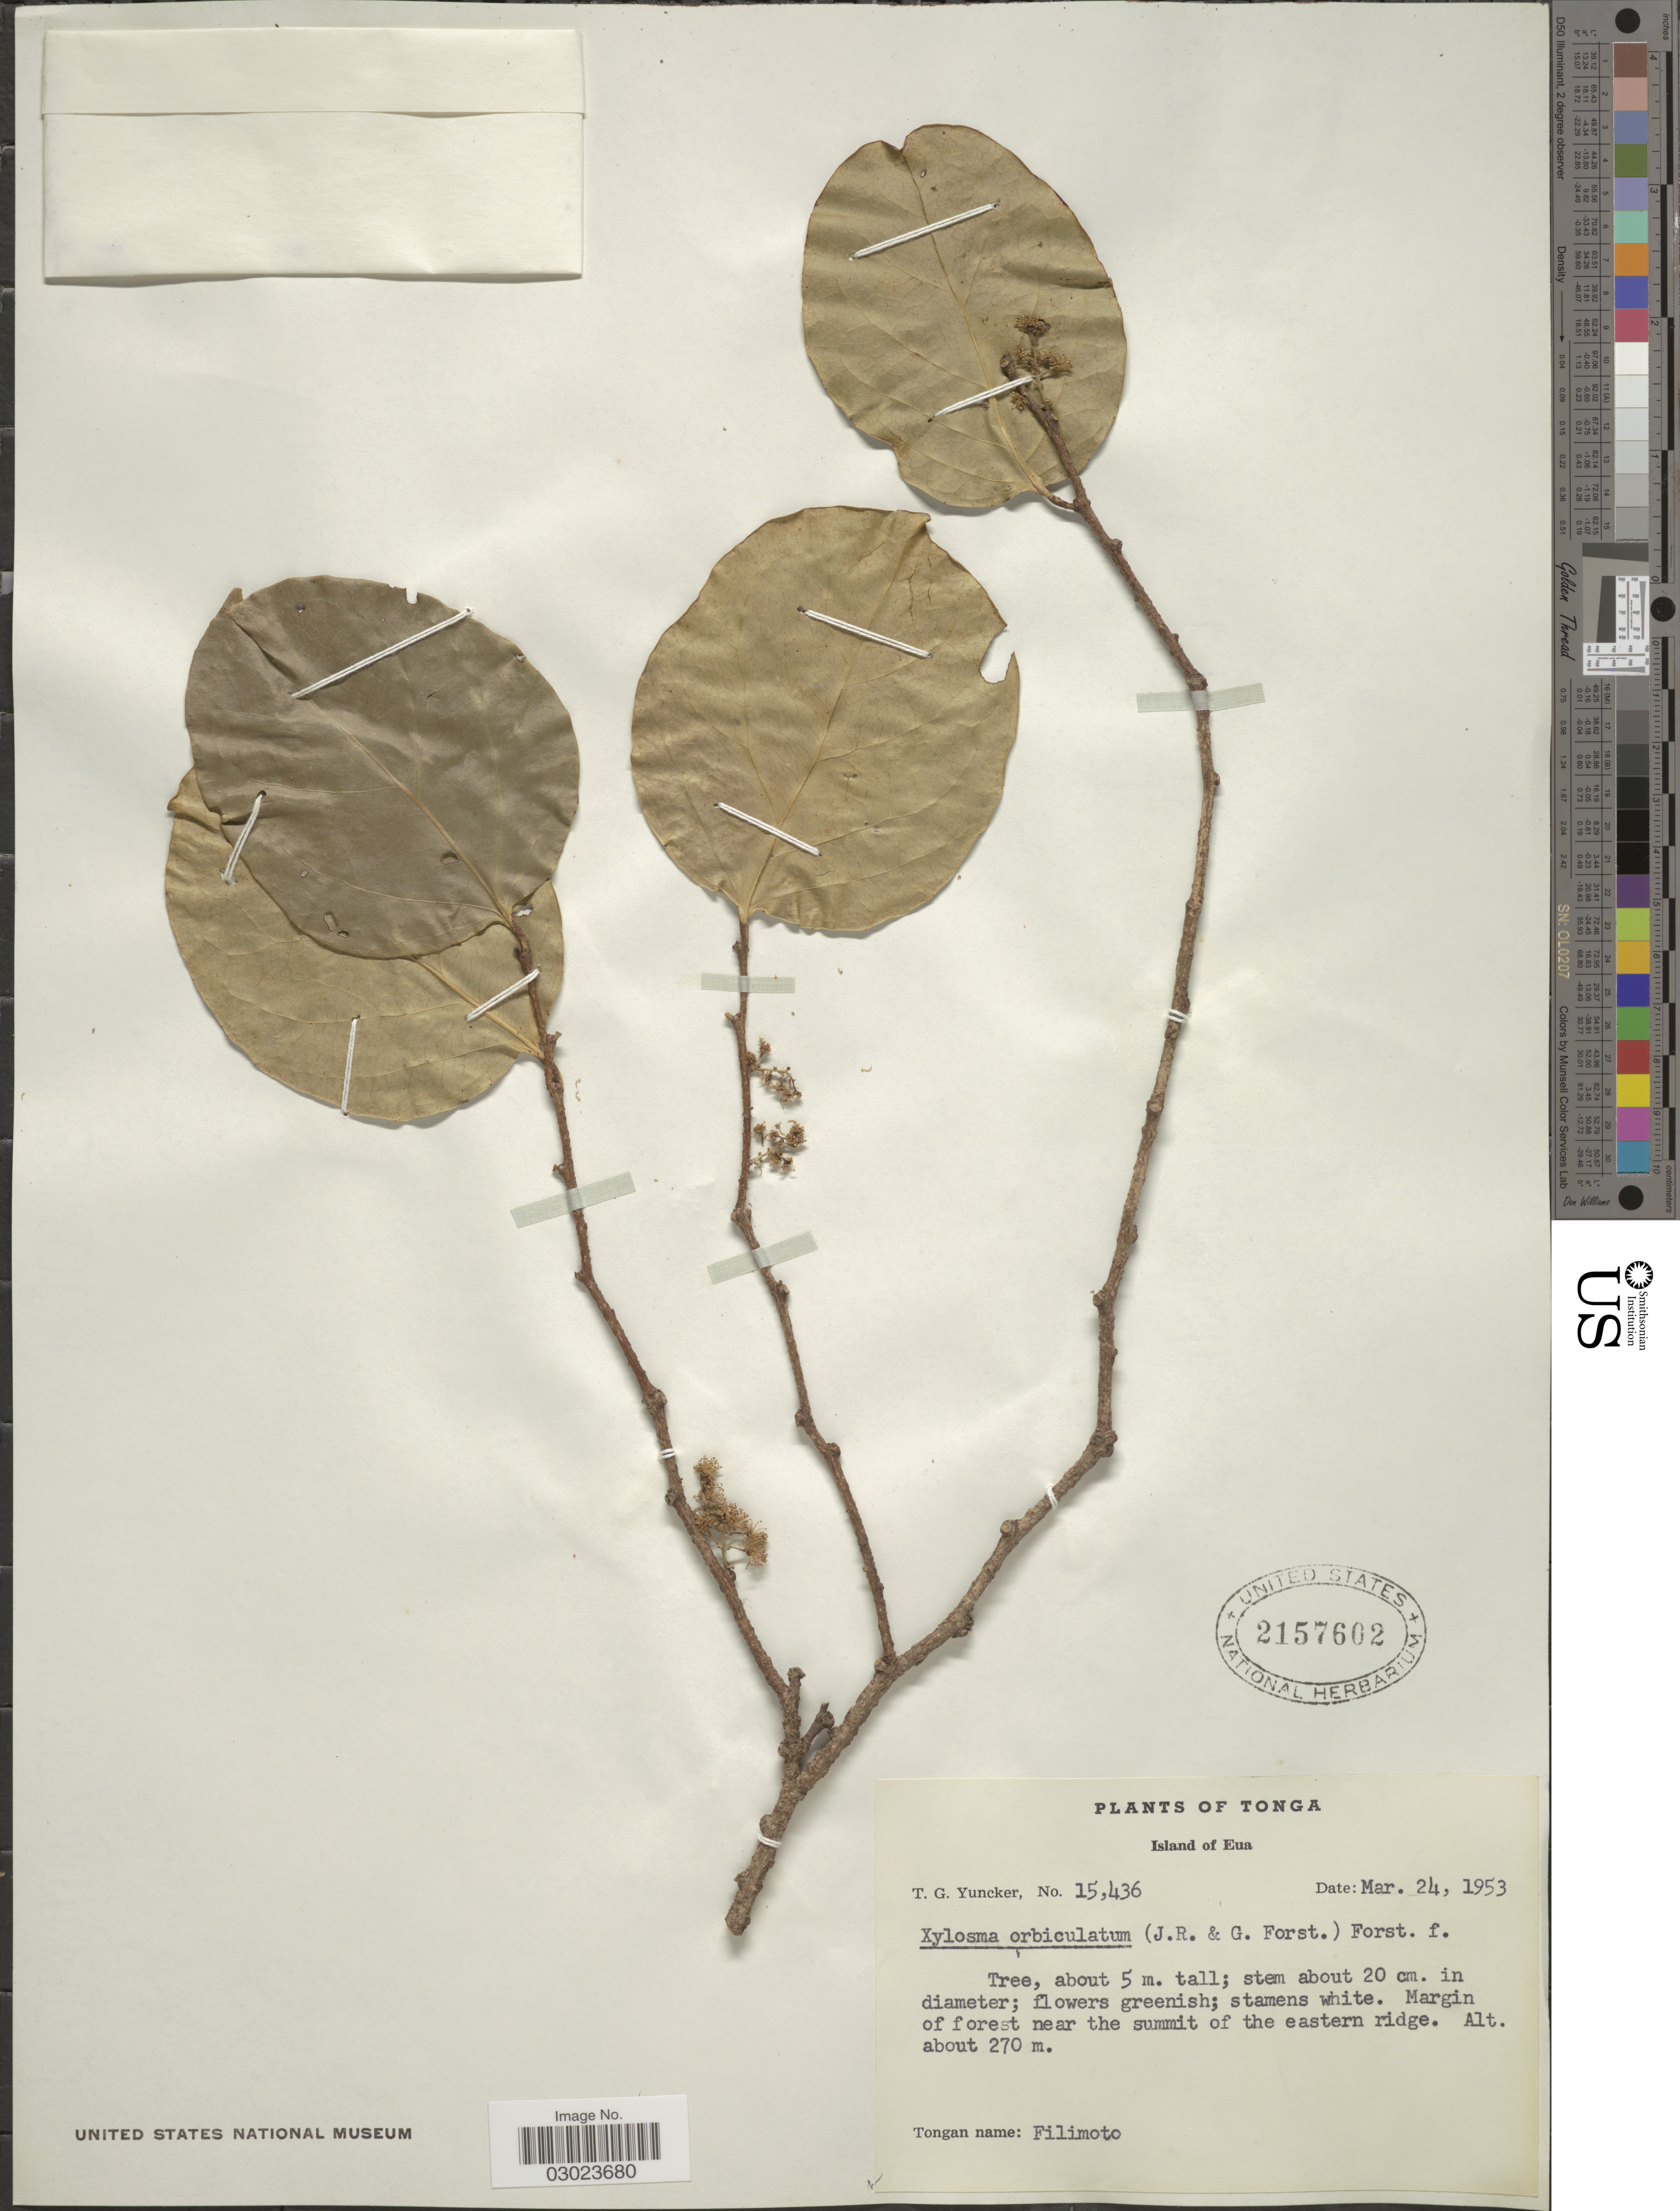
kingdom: Plantae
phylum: Tracheophyta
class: Magnoliopsida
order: Malpighiales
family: Salicaceae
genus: Xylosma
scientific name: Xylosma smithiana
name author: Fosberg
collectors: T. G. Yuncker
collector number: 15436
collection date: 1953-03-24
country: Tonga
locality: Island of Eua. Margin of forest near the summit of the eastern ridge.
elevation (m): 270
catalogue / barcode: US 2157602